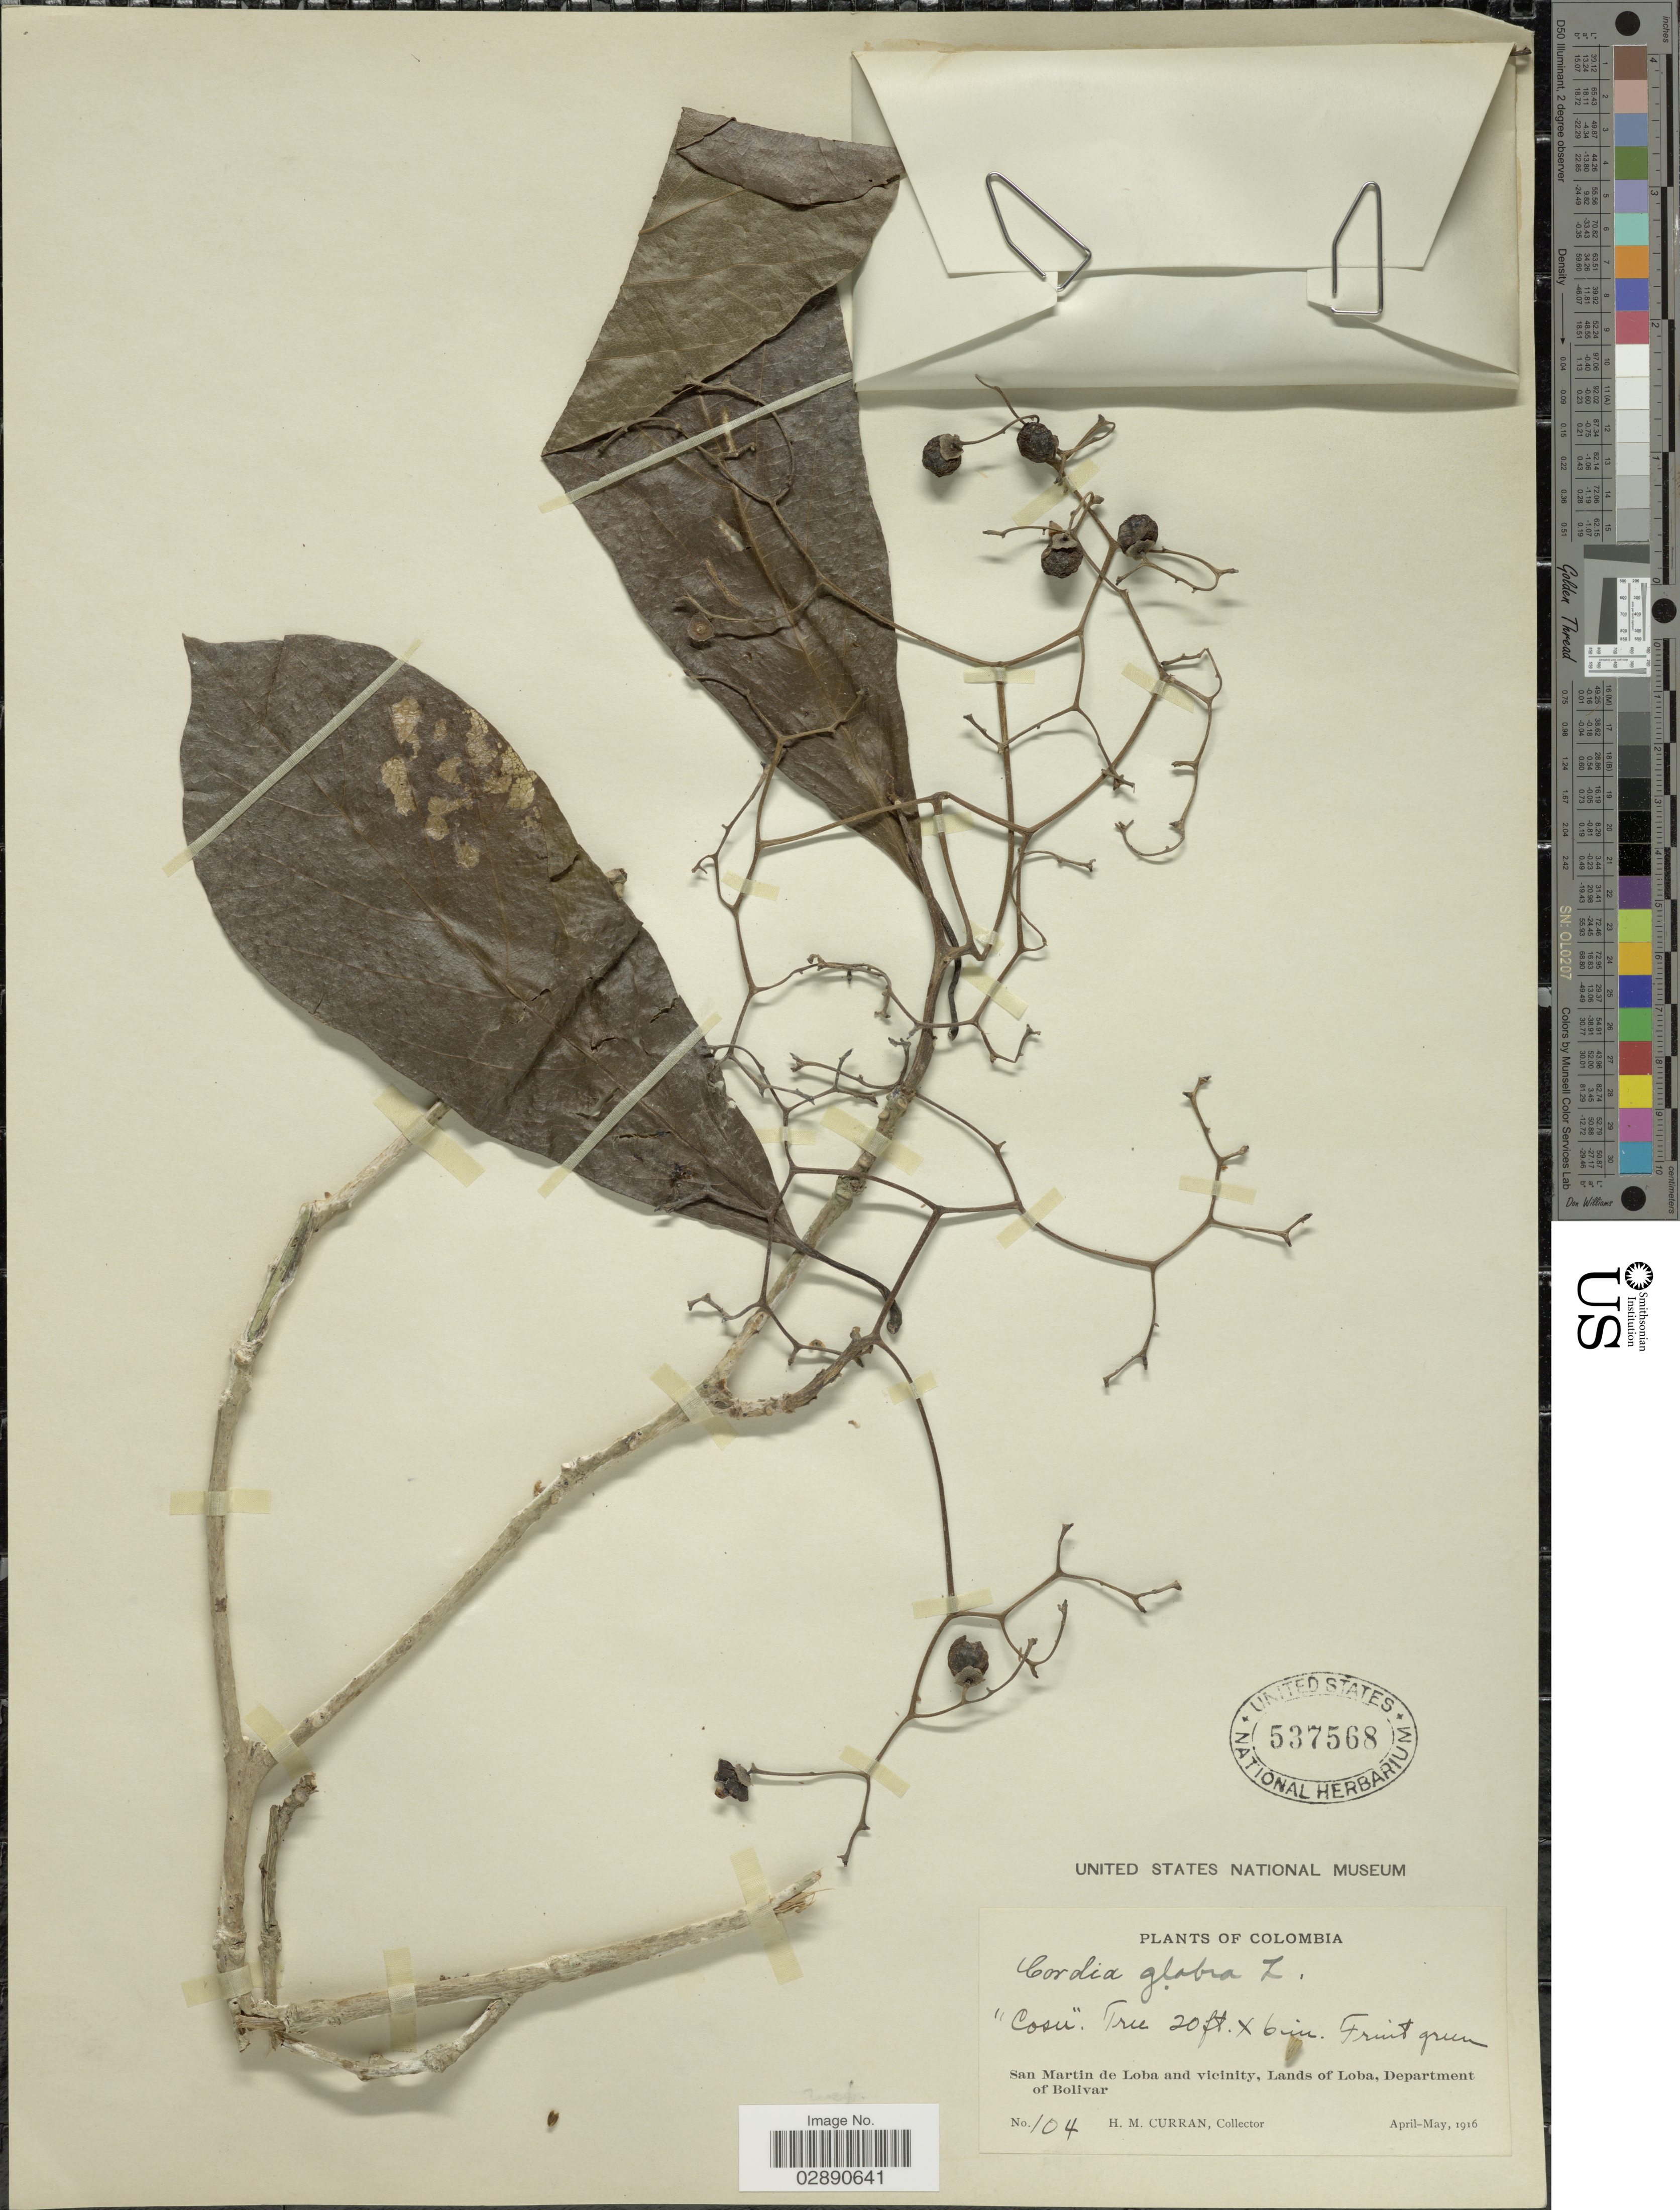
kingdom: Plantae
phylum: Tracheophyta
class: Magnoliopsida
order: Boraginales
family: Cordiaceae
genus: Cordia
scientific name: Cordia collococca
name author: L.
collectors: H. M. Curran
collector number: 104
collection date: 1916-04/1916-05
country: Colombia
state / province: Bolívar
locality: San Martin de Loba and vicinity, Lands of Loba, Department of Bolivar.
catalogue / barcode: US 537568